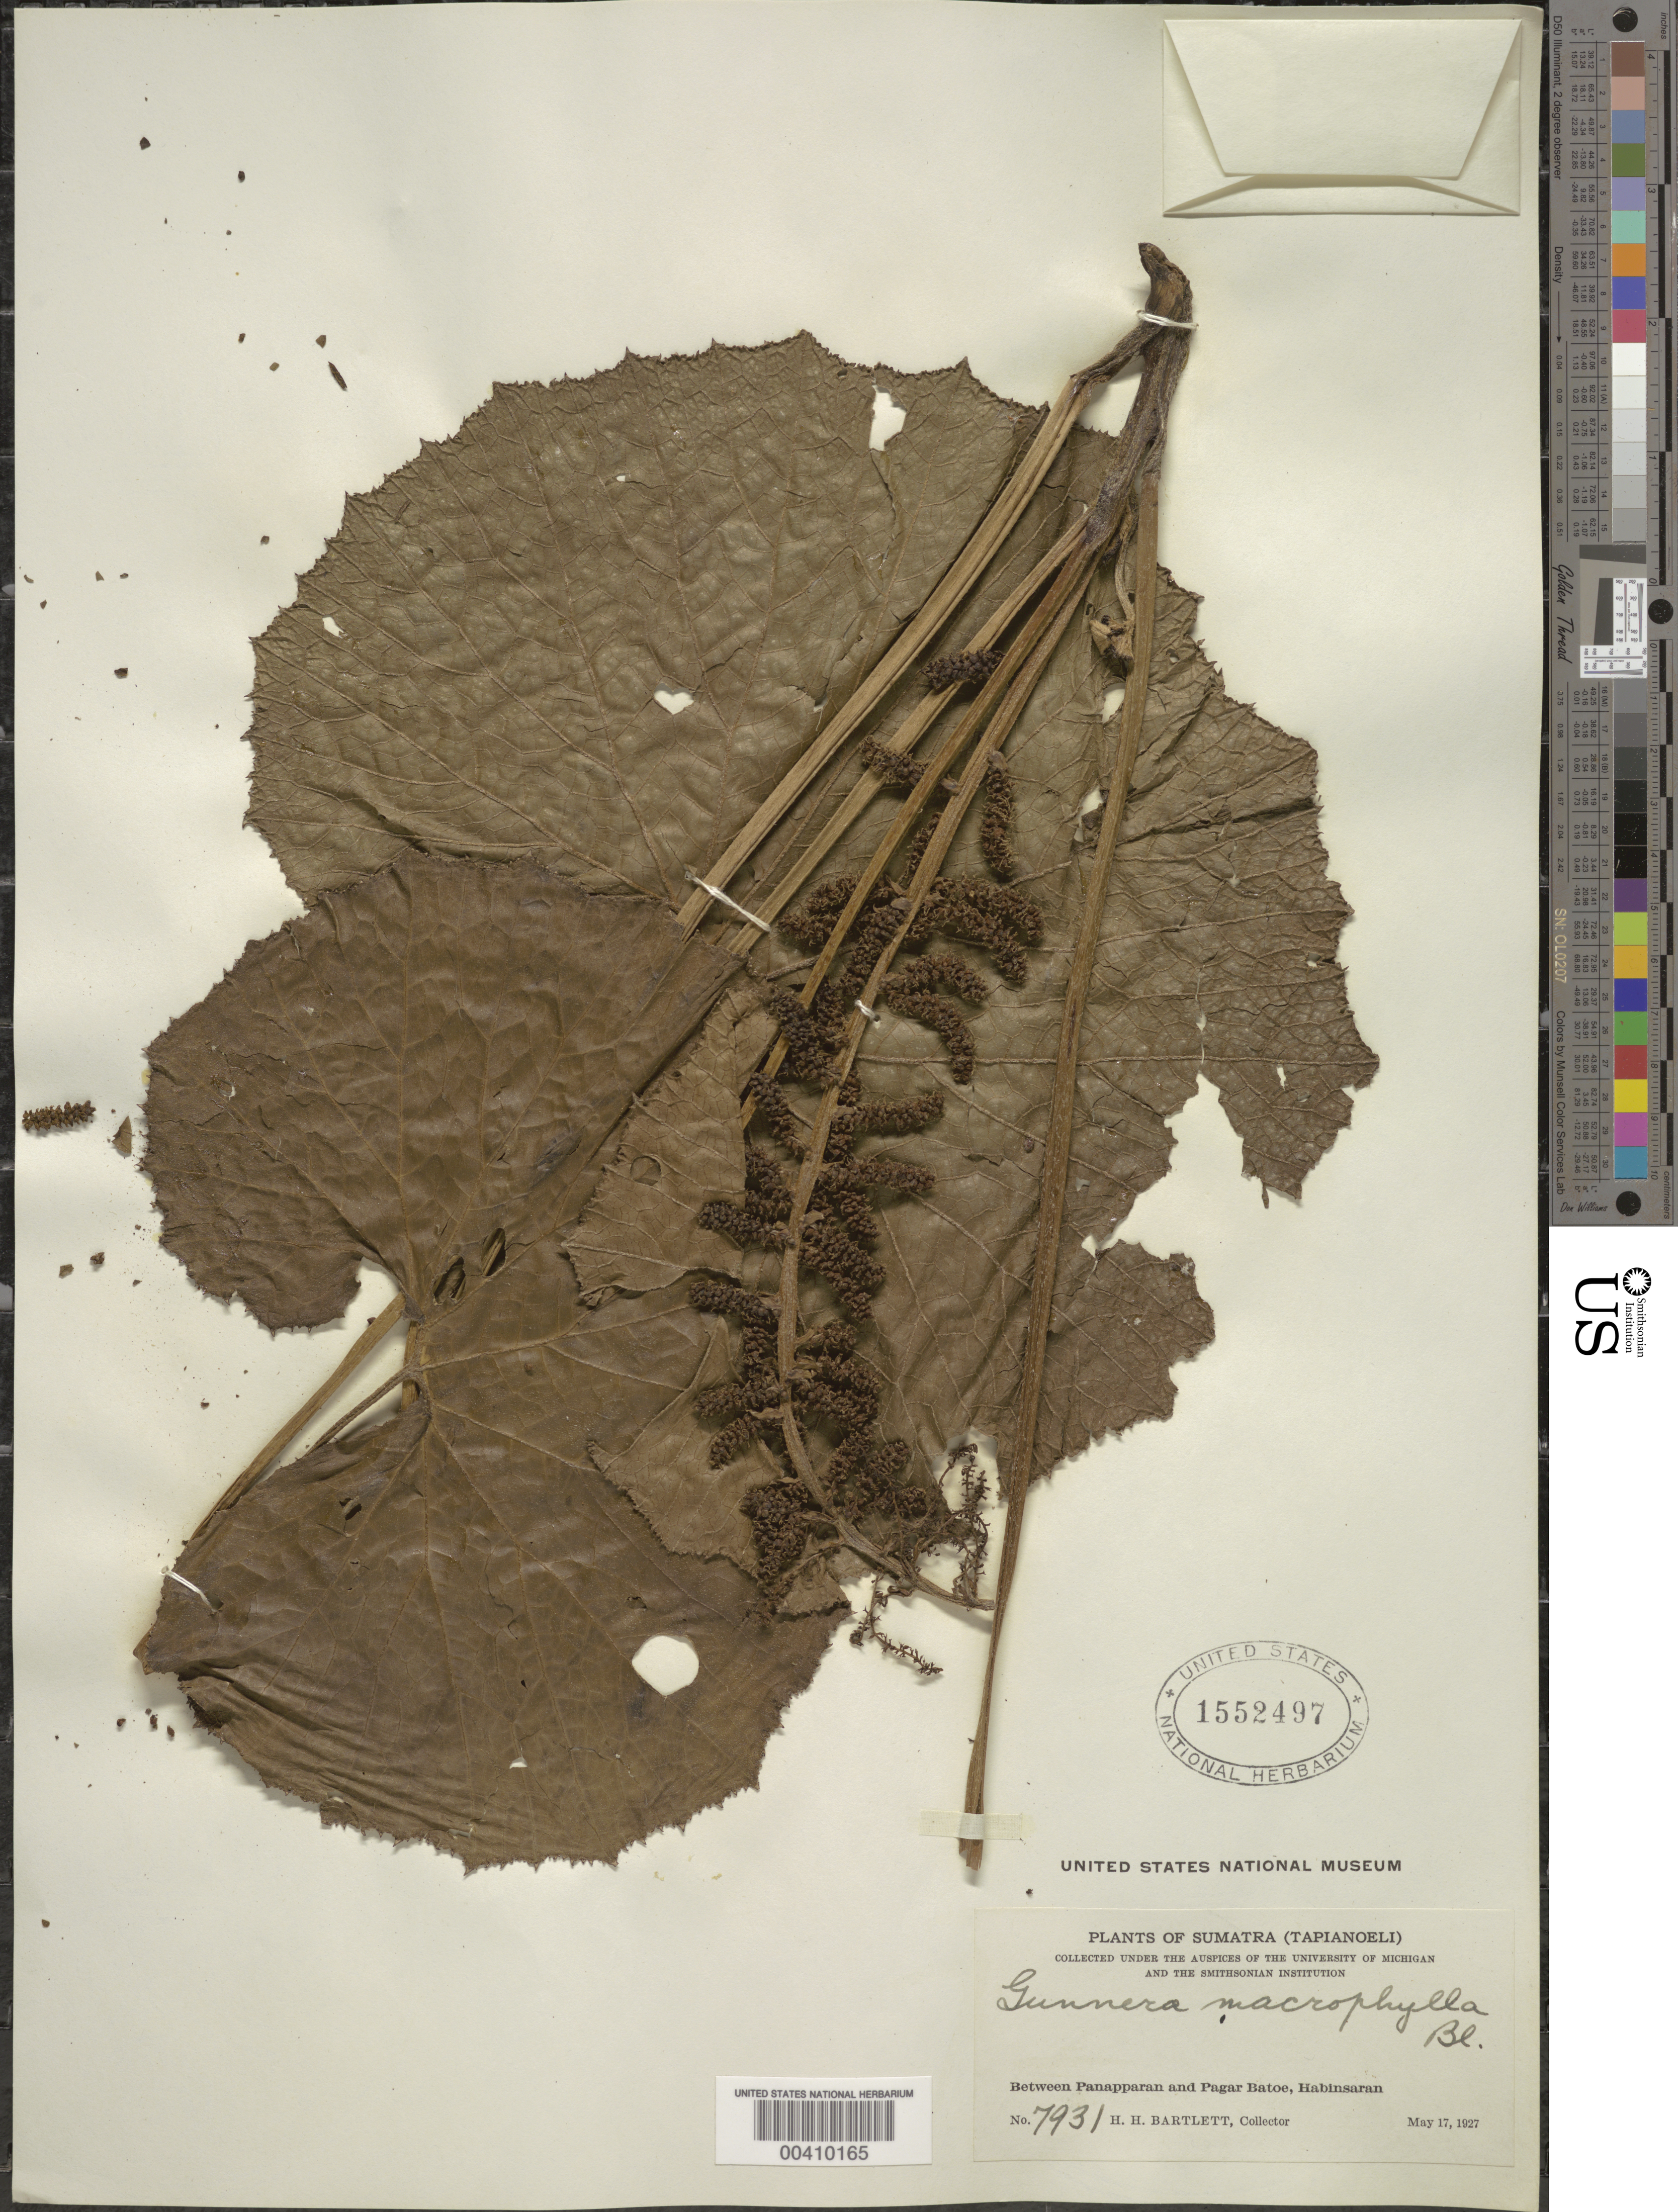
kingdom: Plantae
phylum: Tracheophyta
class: Magnoliopsida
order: Gunnerales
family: Gunneraceae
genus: Gunnera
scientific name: Gunnera macrophylla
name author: Blume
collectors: H. H. Bartlett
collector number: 7931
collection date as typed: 17 May 1927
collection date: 1927-05-17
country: Indonesia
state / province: Java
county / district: Jawa Barat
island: Java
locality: Between Panapparan and Pagar Batoe, Habinsaran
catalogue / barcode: US 1552497